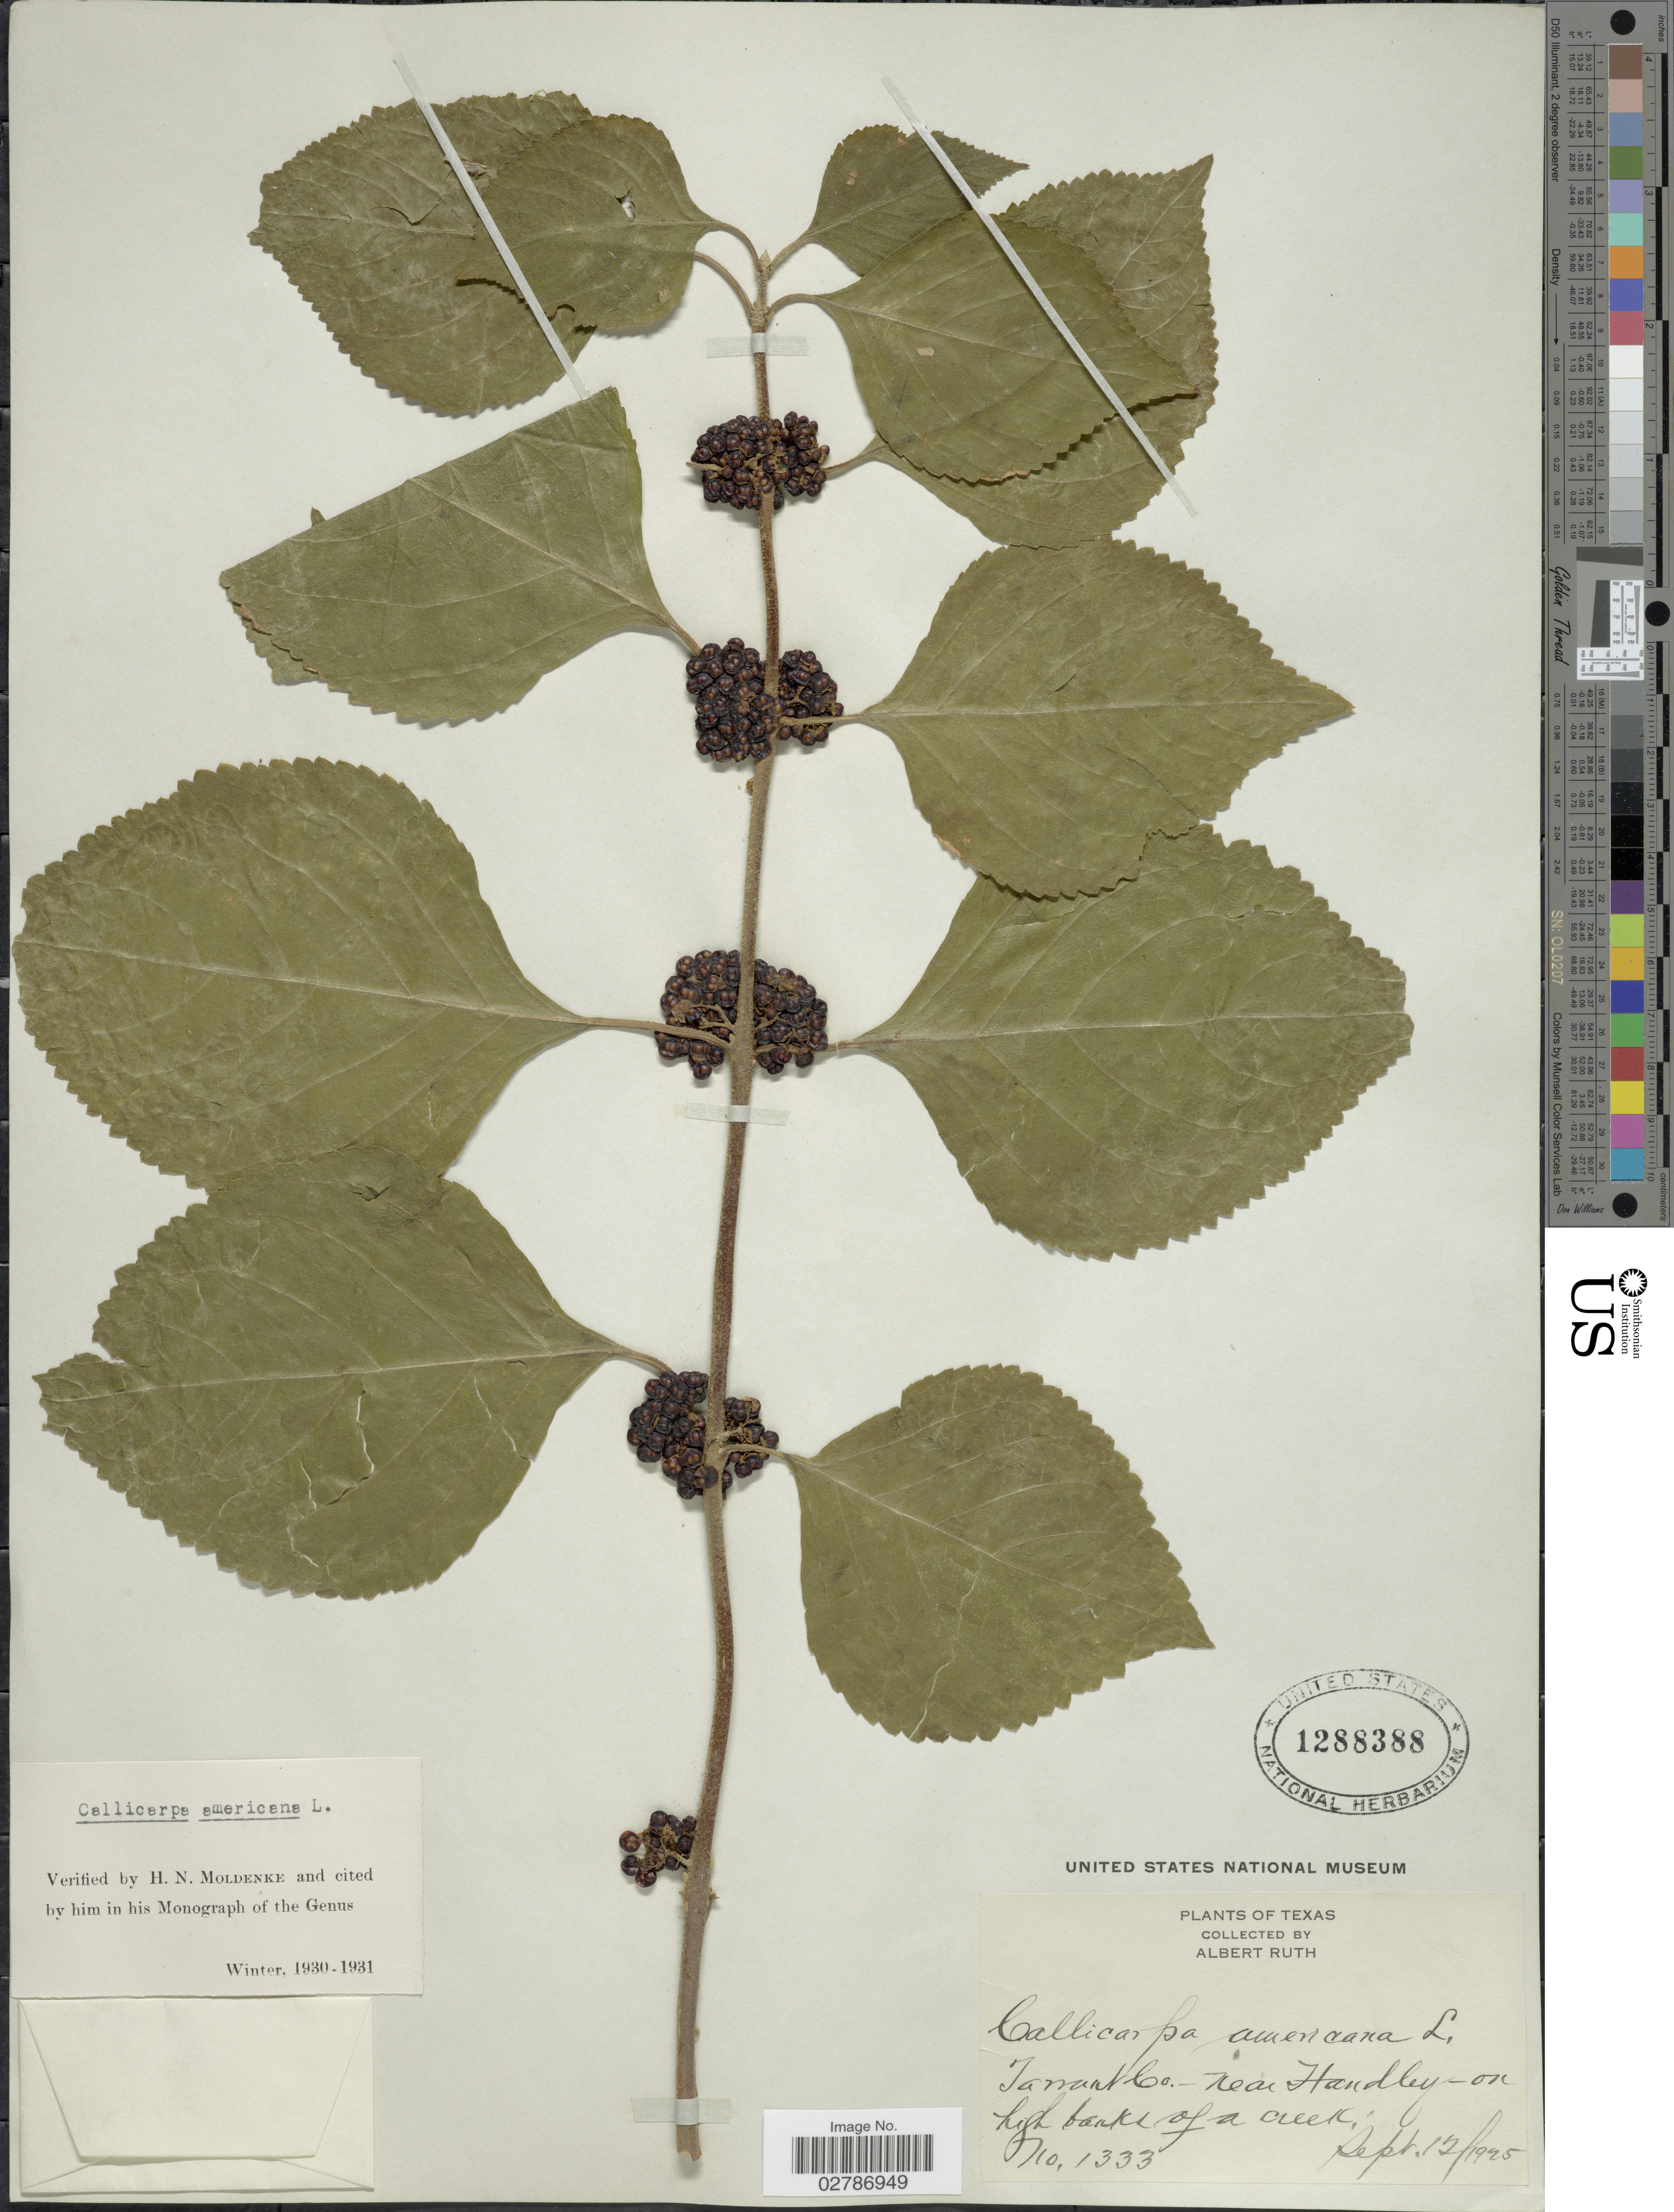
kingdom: Plantae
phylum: Tracheophyta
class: Magnoliopsida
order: Lamiales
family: Lamiaceae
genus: Callicarpa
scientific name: Callicarpa americana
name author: L.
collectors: A. Ruth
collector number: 1333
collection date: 1925-09-12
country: United States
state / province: Texas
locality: Tarrant Co. - near Handley - on high banks of a creek.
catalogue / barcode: US 1288388